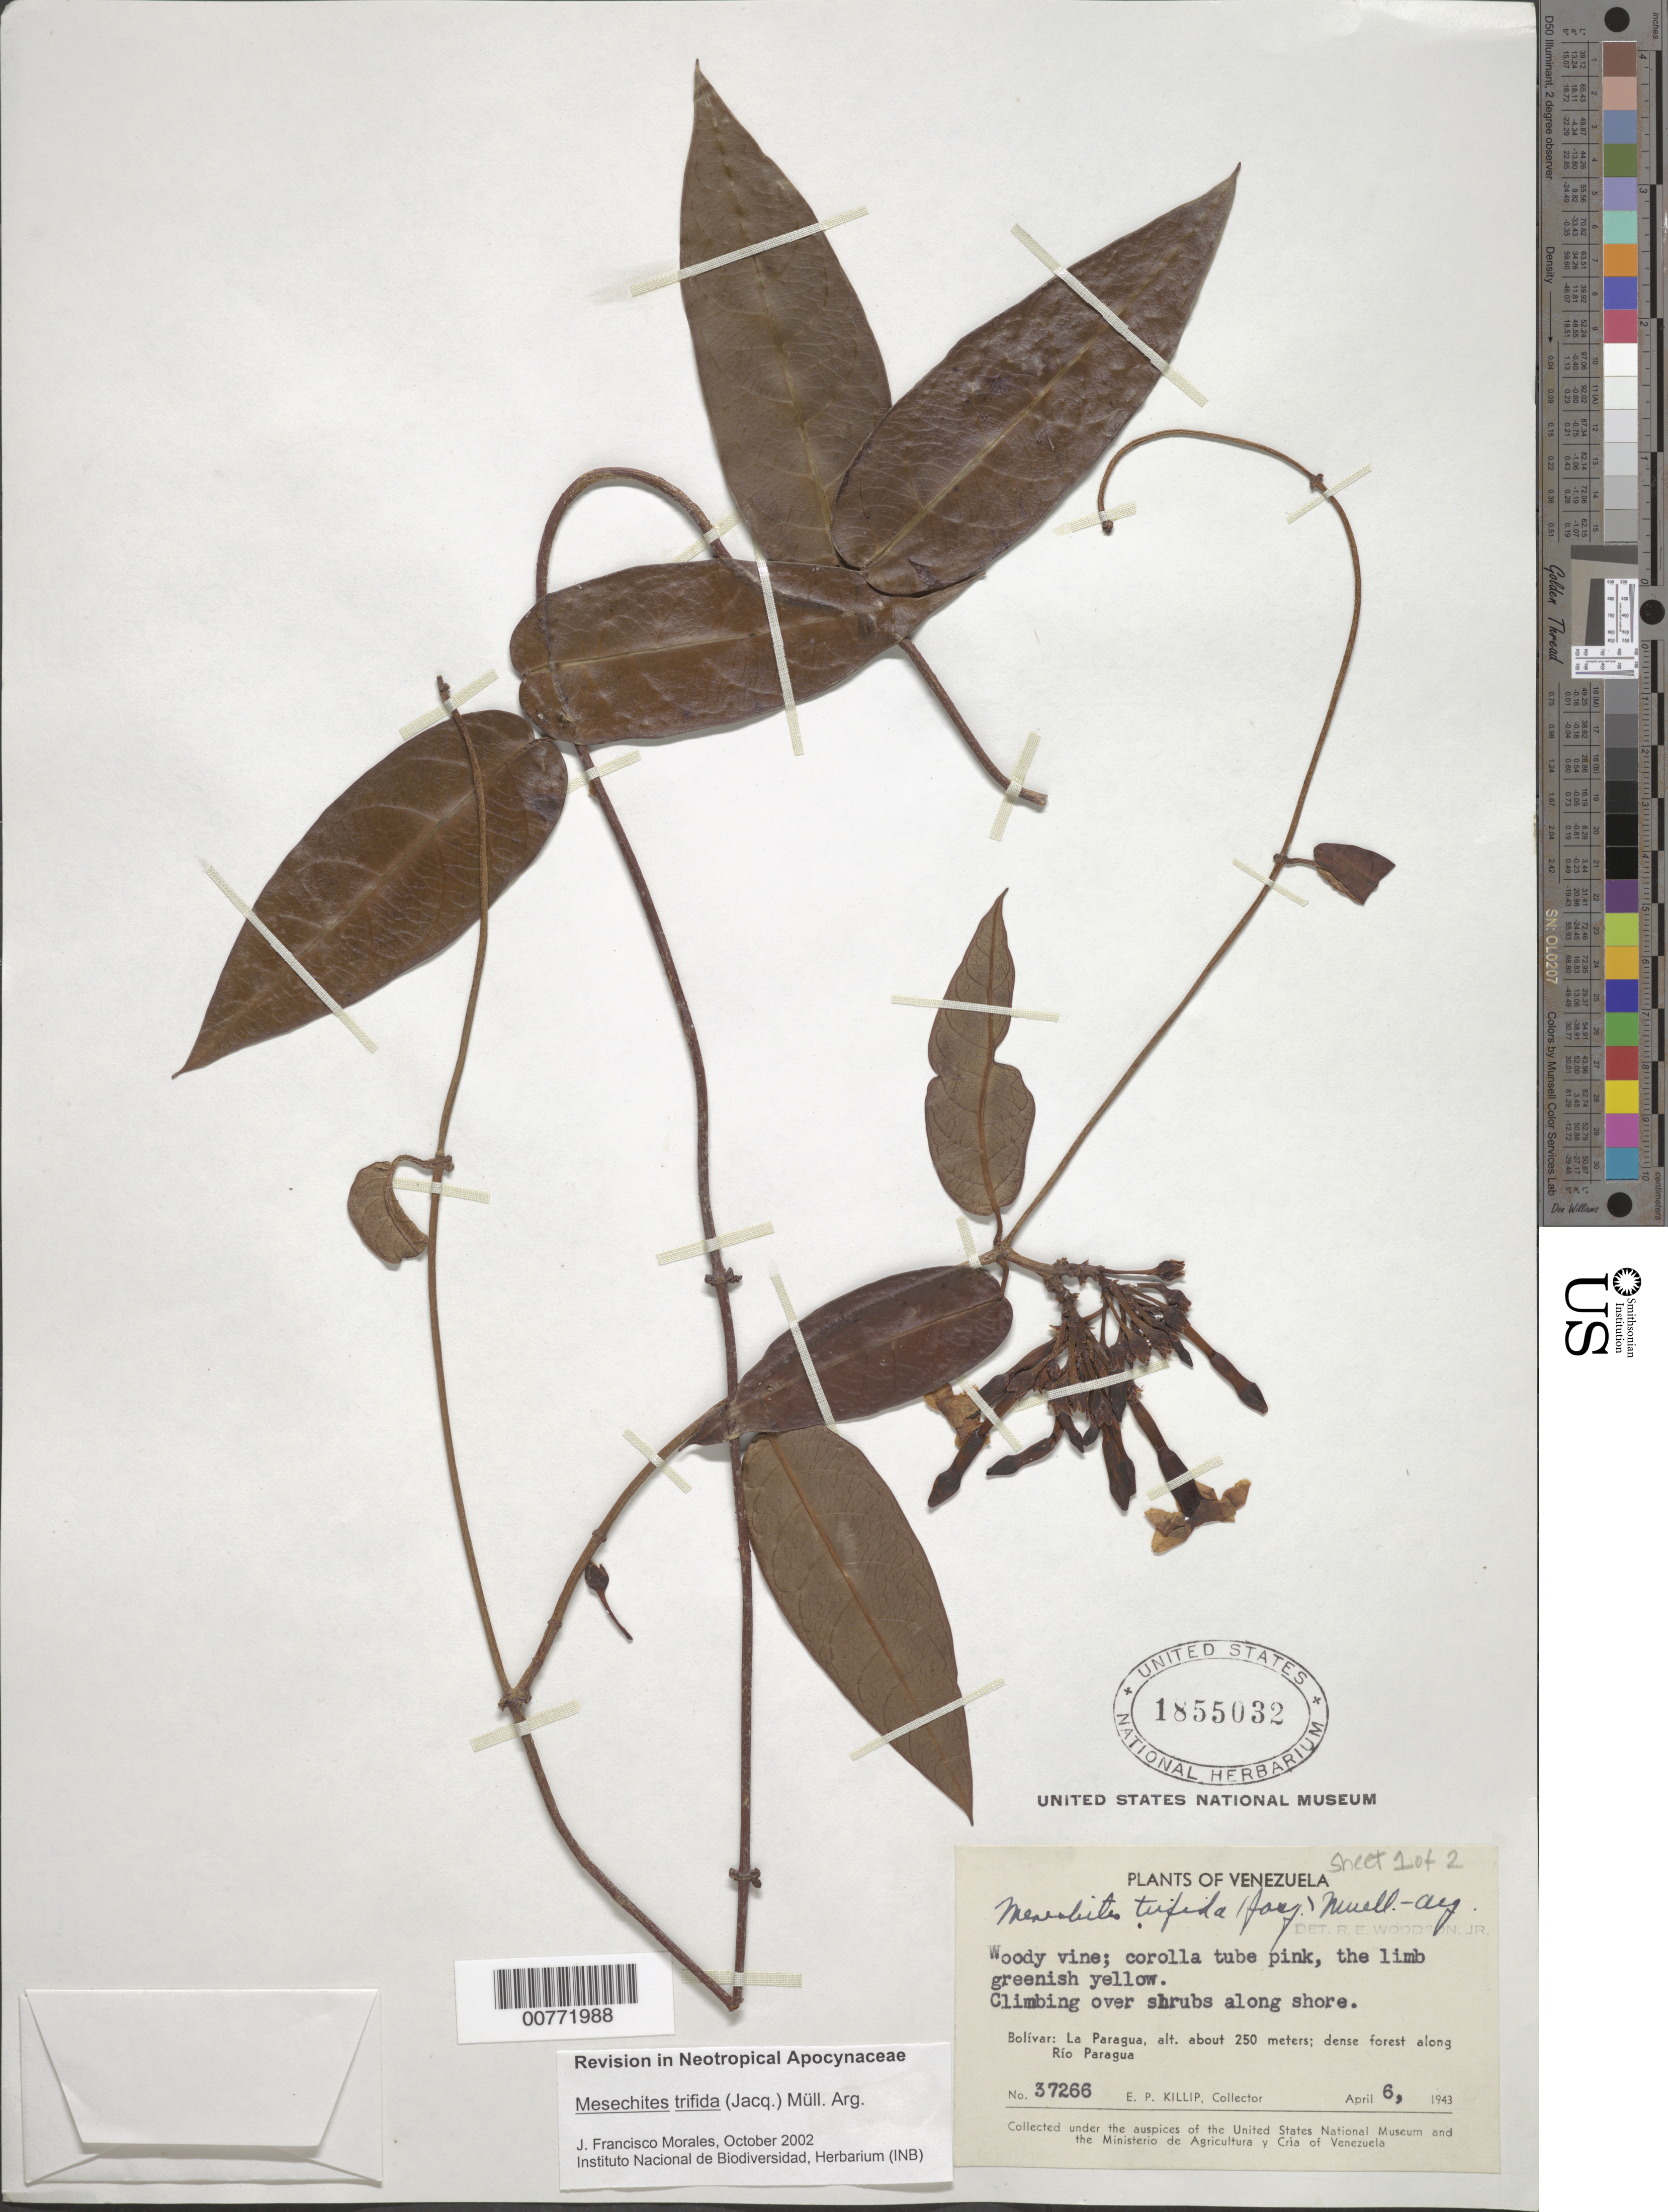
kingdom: Plantae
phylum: Tracheophyta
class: Magnoliopsida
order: Gentianales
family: Apocynaceae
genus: Mesechites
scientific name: Mesechites trifidus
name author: (Jacq.) Müll. Arg.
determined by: Morales, J. F.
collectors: E. P. Killip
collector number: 37266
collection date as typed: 6-Apr-43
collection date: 1943-04-06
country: Venezuela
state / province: Bolívar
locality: La Paragua, along Río Paragua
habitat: Dense forest along river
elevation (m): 250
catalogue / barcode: US 1855032